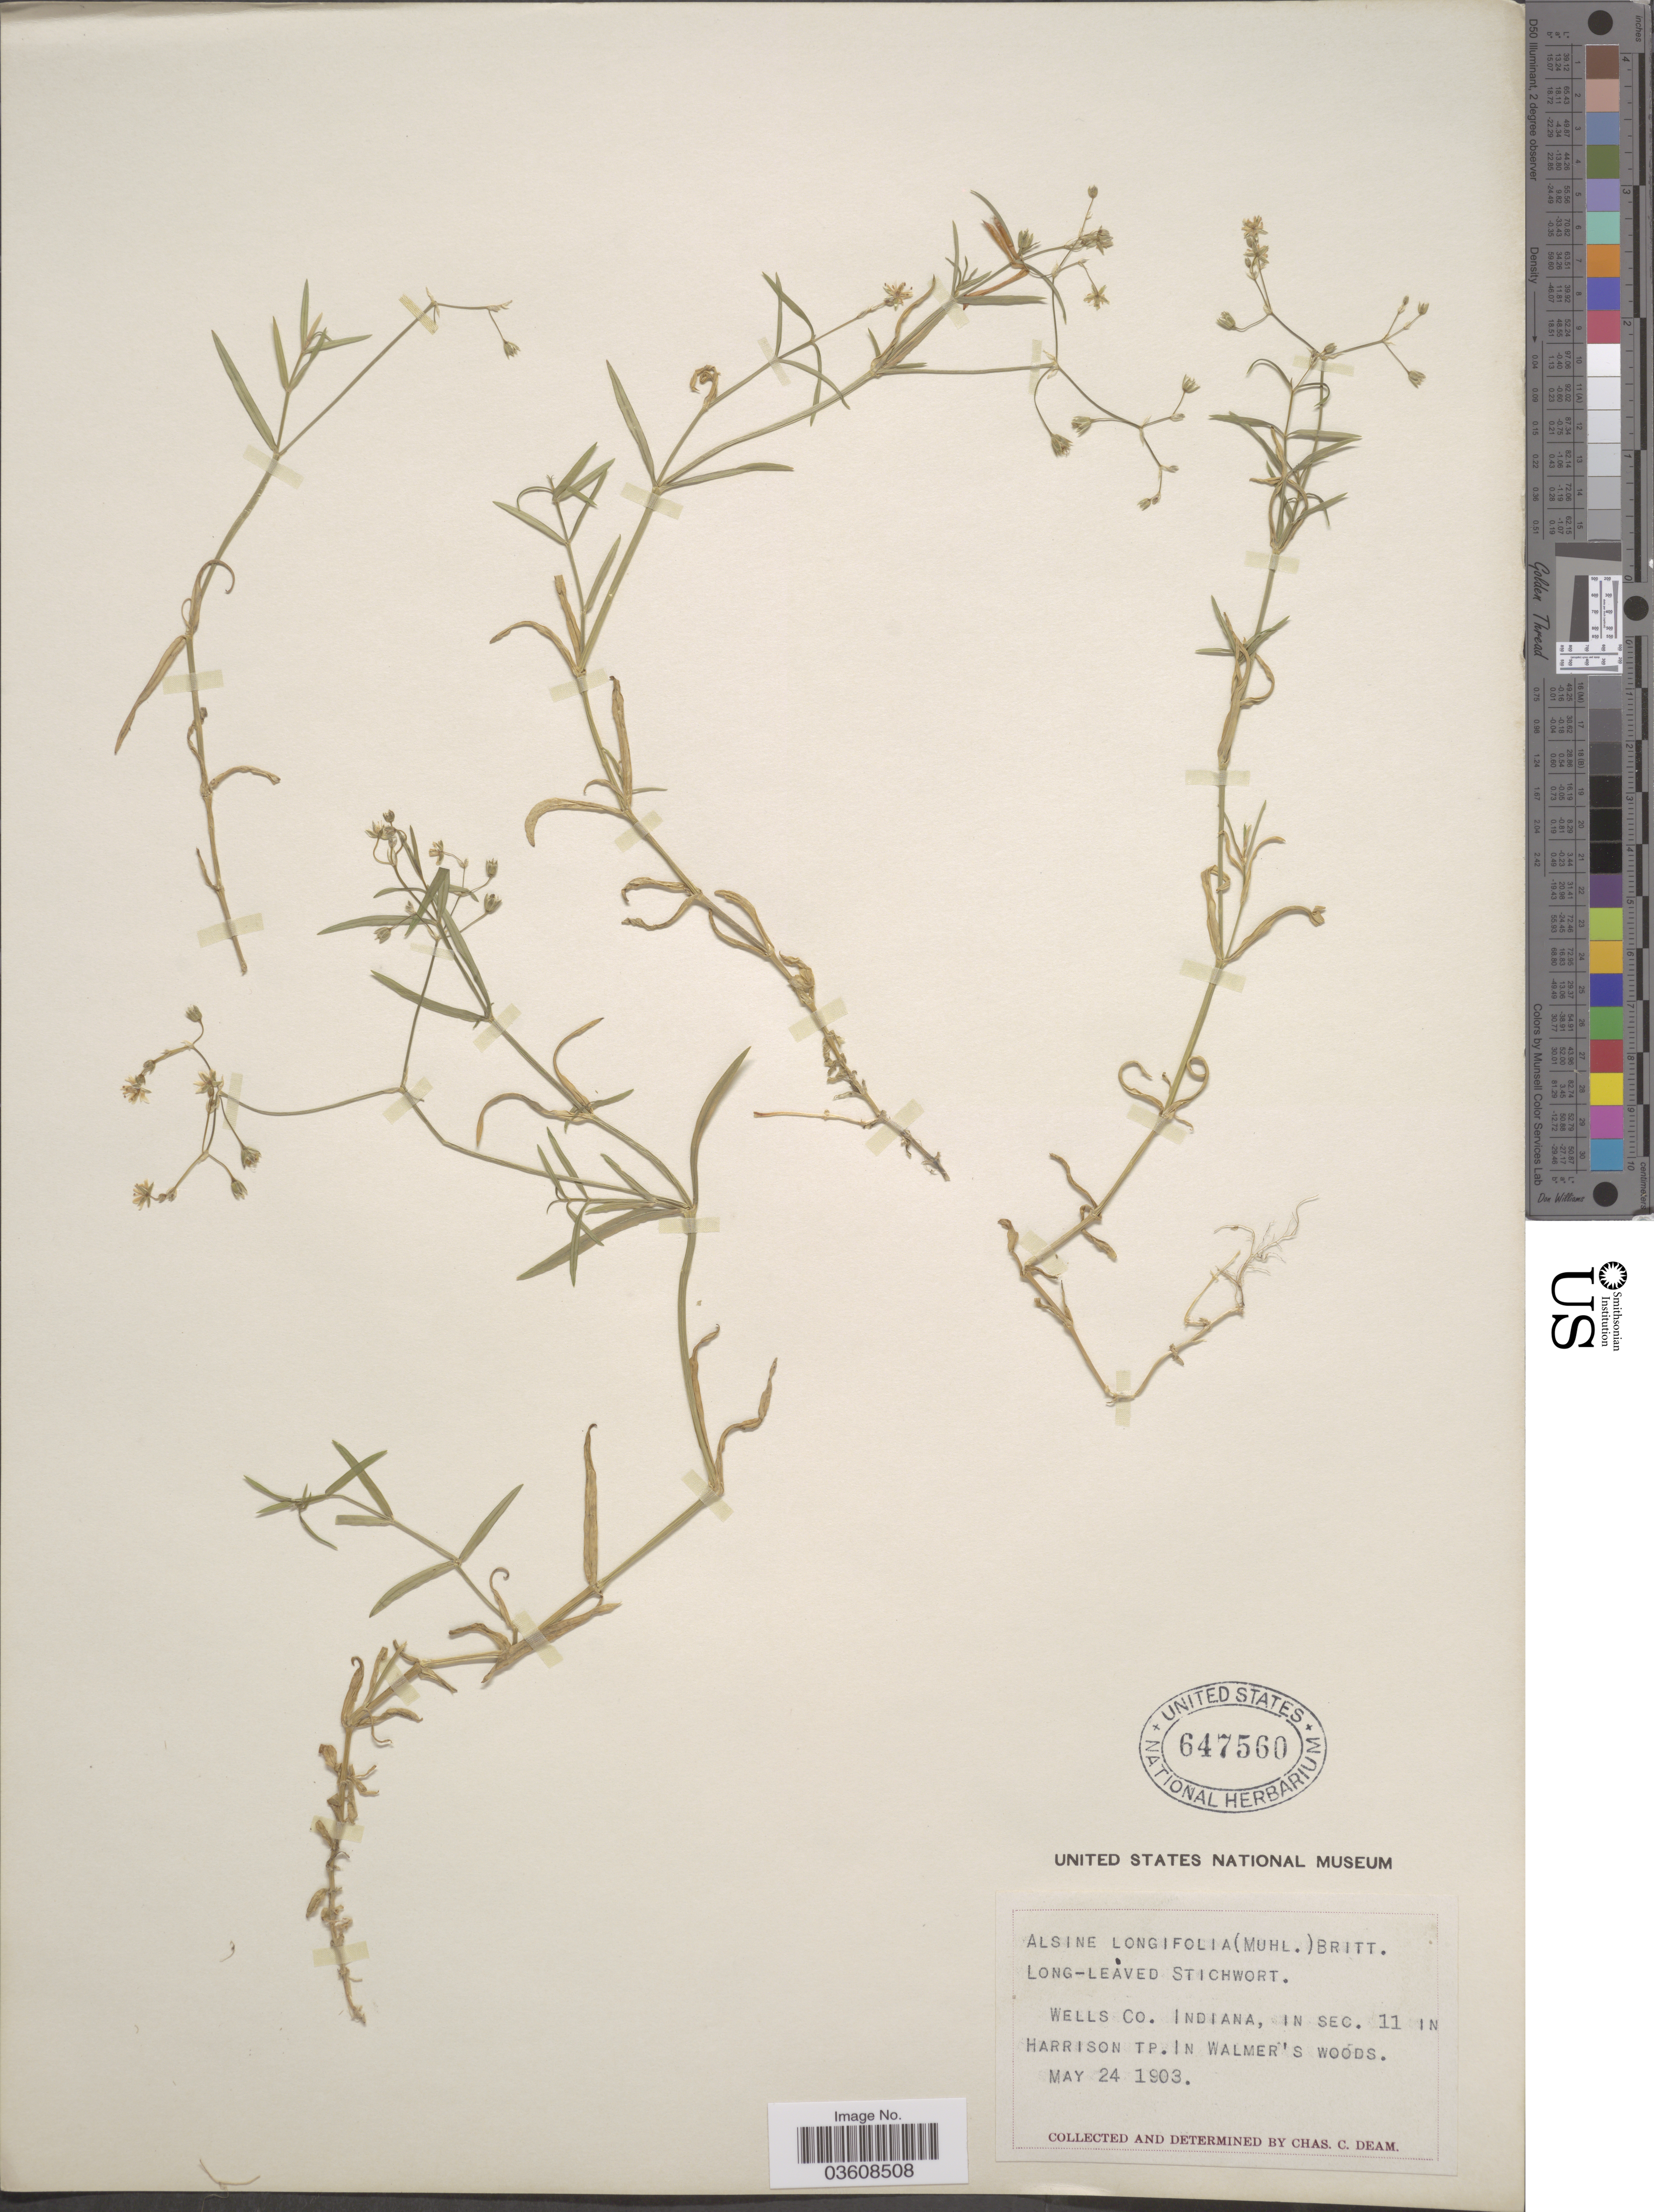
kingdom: Plantae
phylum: Tracheophyta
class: Magnoliopsida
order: Caryophyllales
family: Caryophyllaceae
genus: Stellaria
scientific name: Stellaria longifolia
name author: Muhl. ex Willd.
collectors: C. C. Deam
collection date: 1903-05-24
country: United States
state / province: Indiana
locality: Wells Co. In Sec. 11 in Harrison Tp. In Walmer's Woods.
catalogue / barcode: US 647560